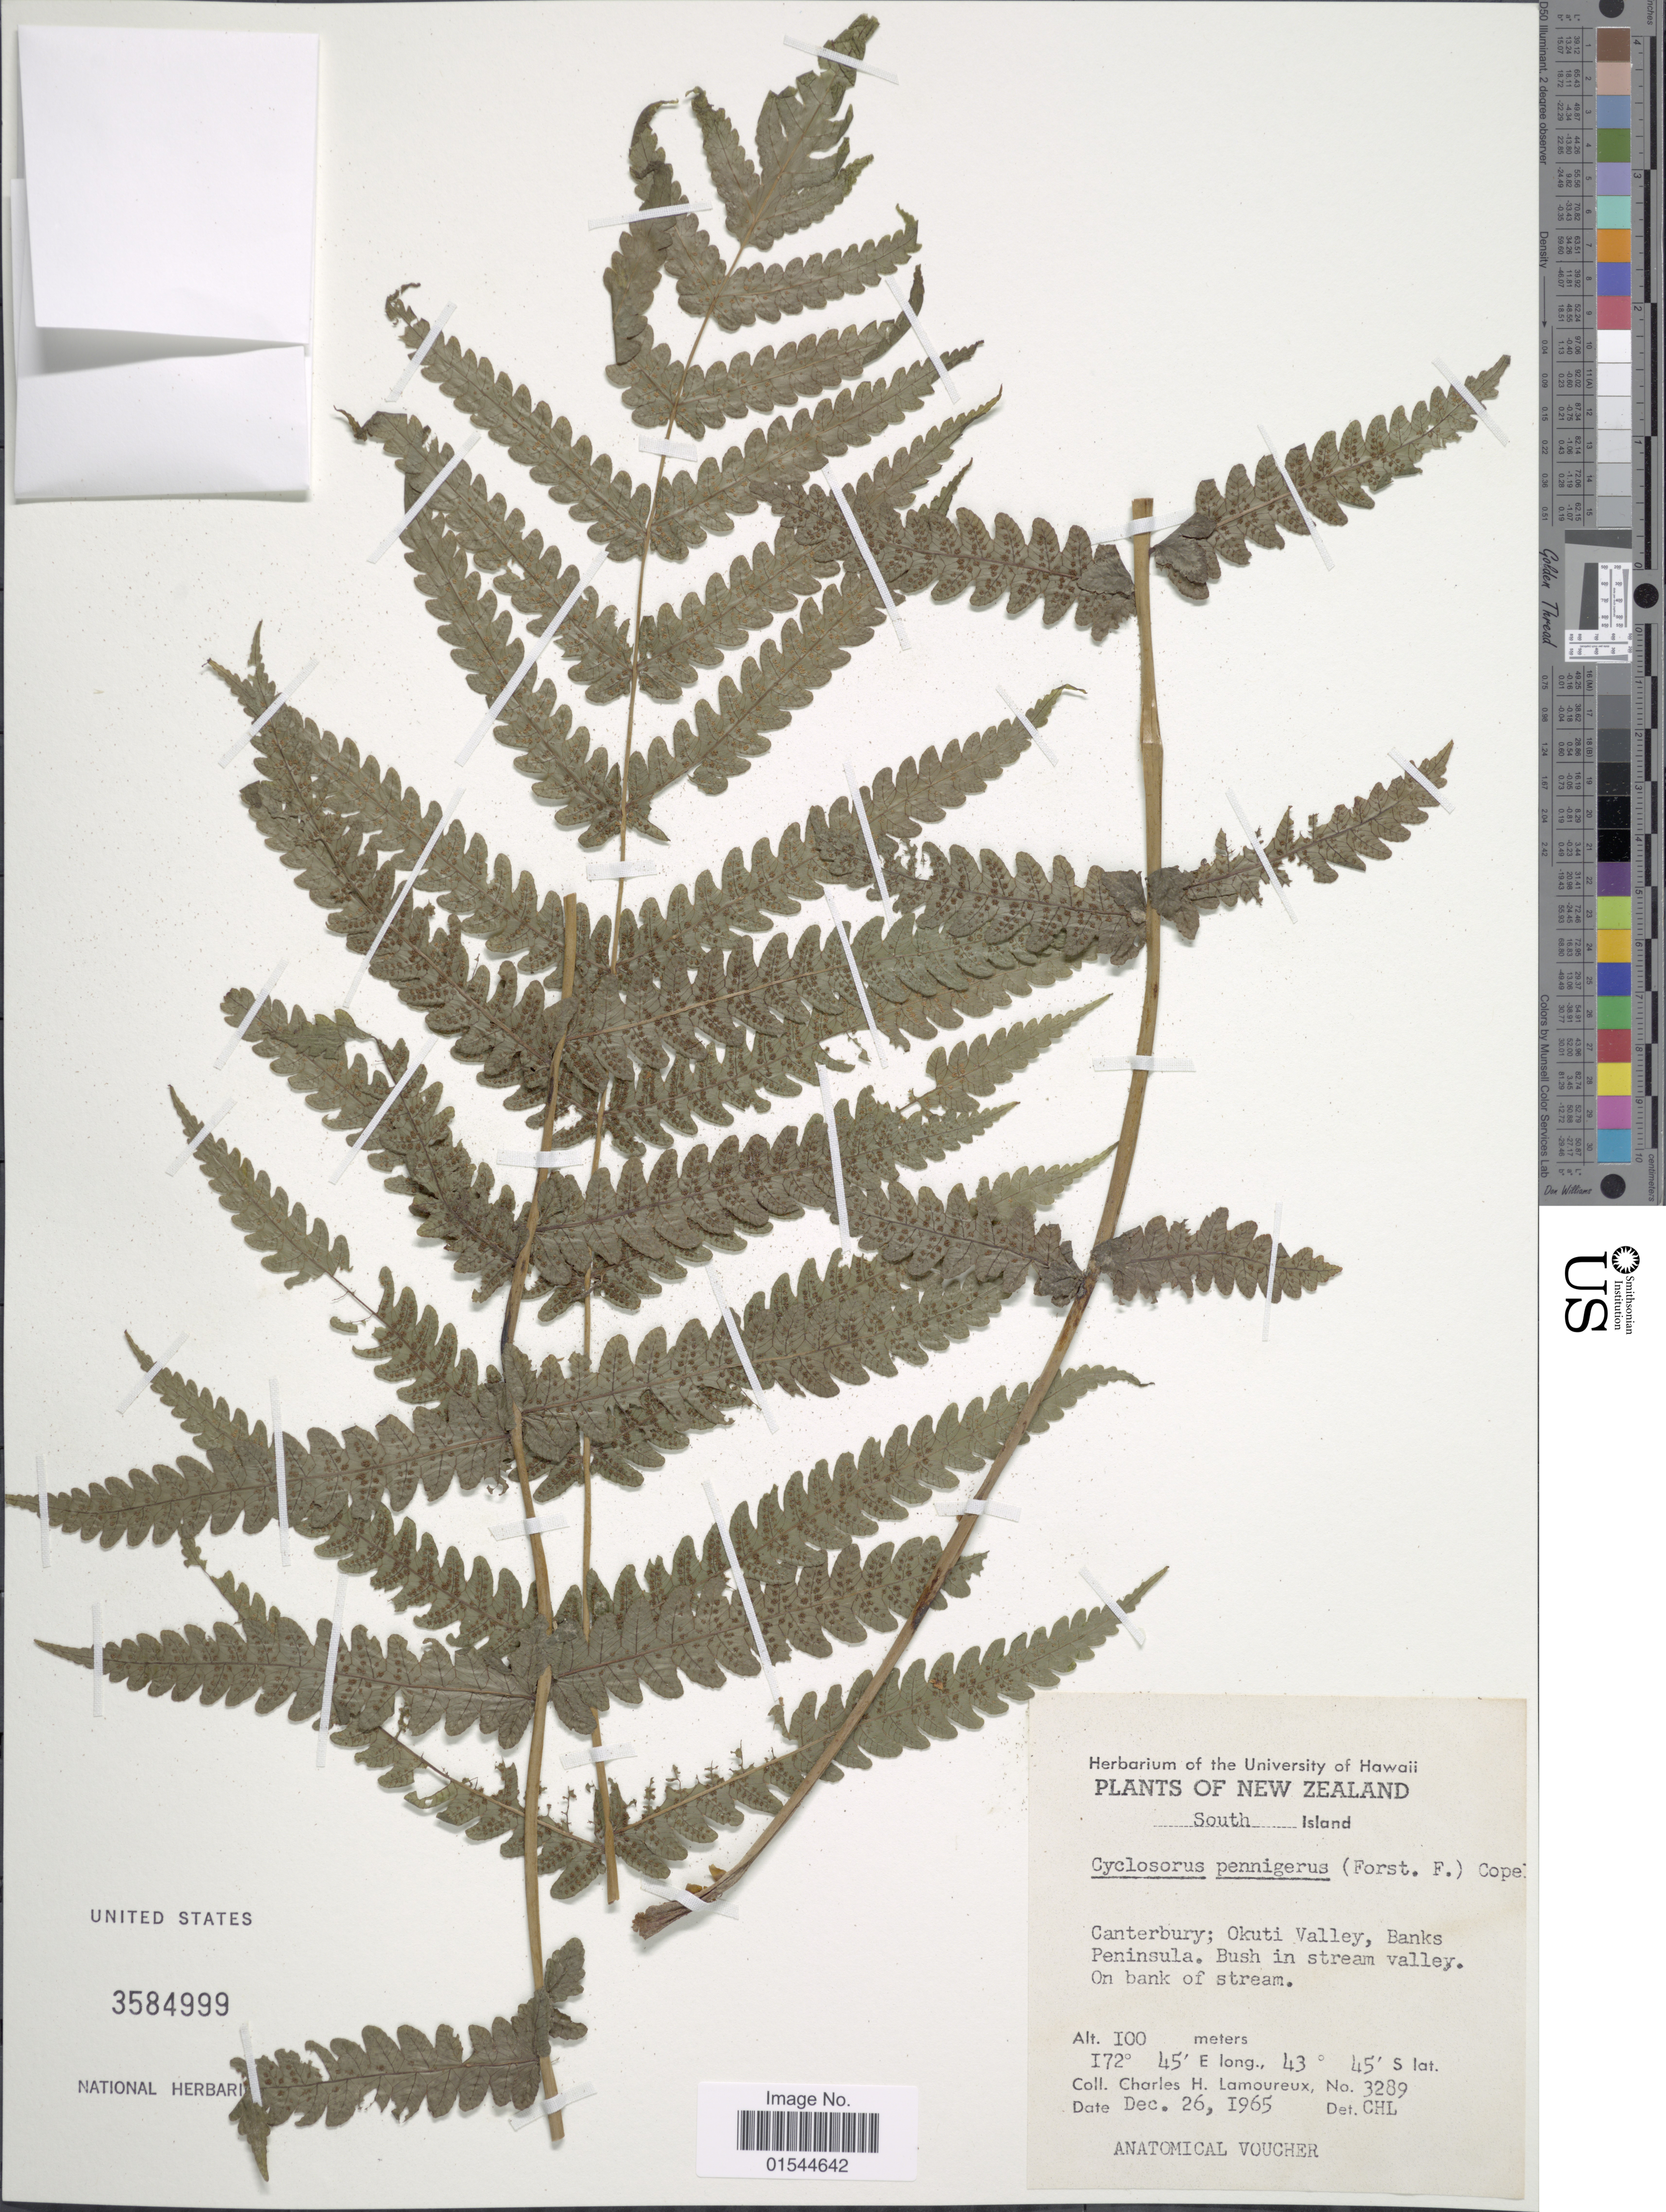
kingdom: Plantae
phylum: Tracheophyta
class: Polypodiopsida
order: Polypodiales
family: Thelypteridaceae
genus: Pneumatopteris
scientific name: Pneumatopteris pennigera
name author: (G. Forst.) Holttum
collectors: C. H. Lamoureux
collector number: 3289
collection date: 1965-12-26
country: New Zealand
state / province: Canterbury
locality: South Island, Canterbury; Okuti Valley, Banks Peninsula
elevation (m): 100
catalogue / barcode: US 3584999